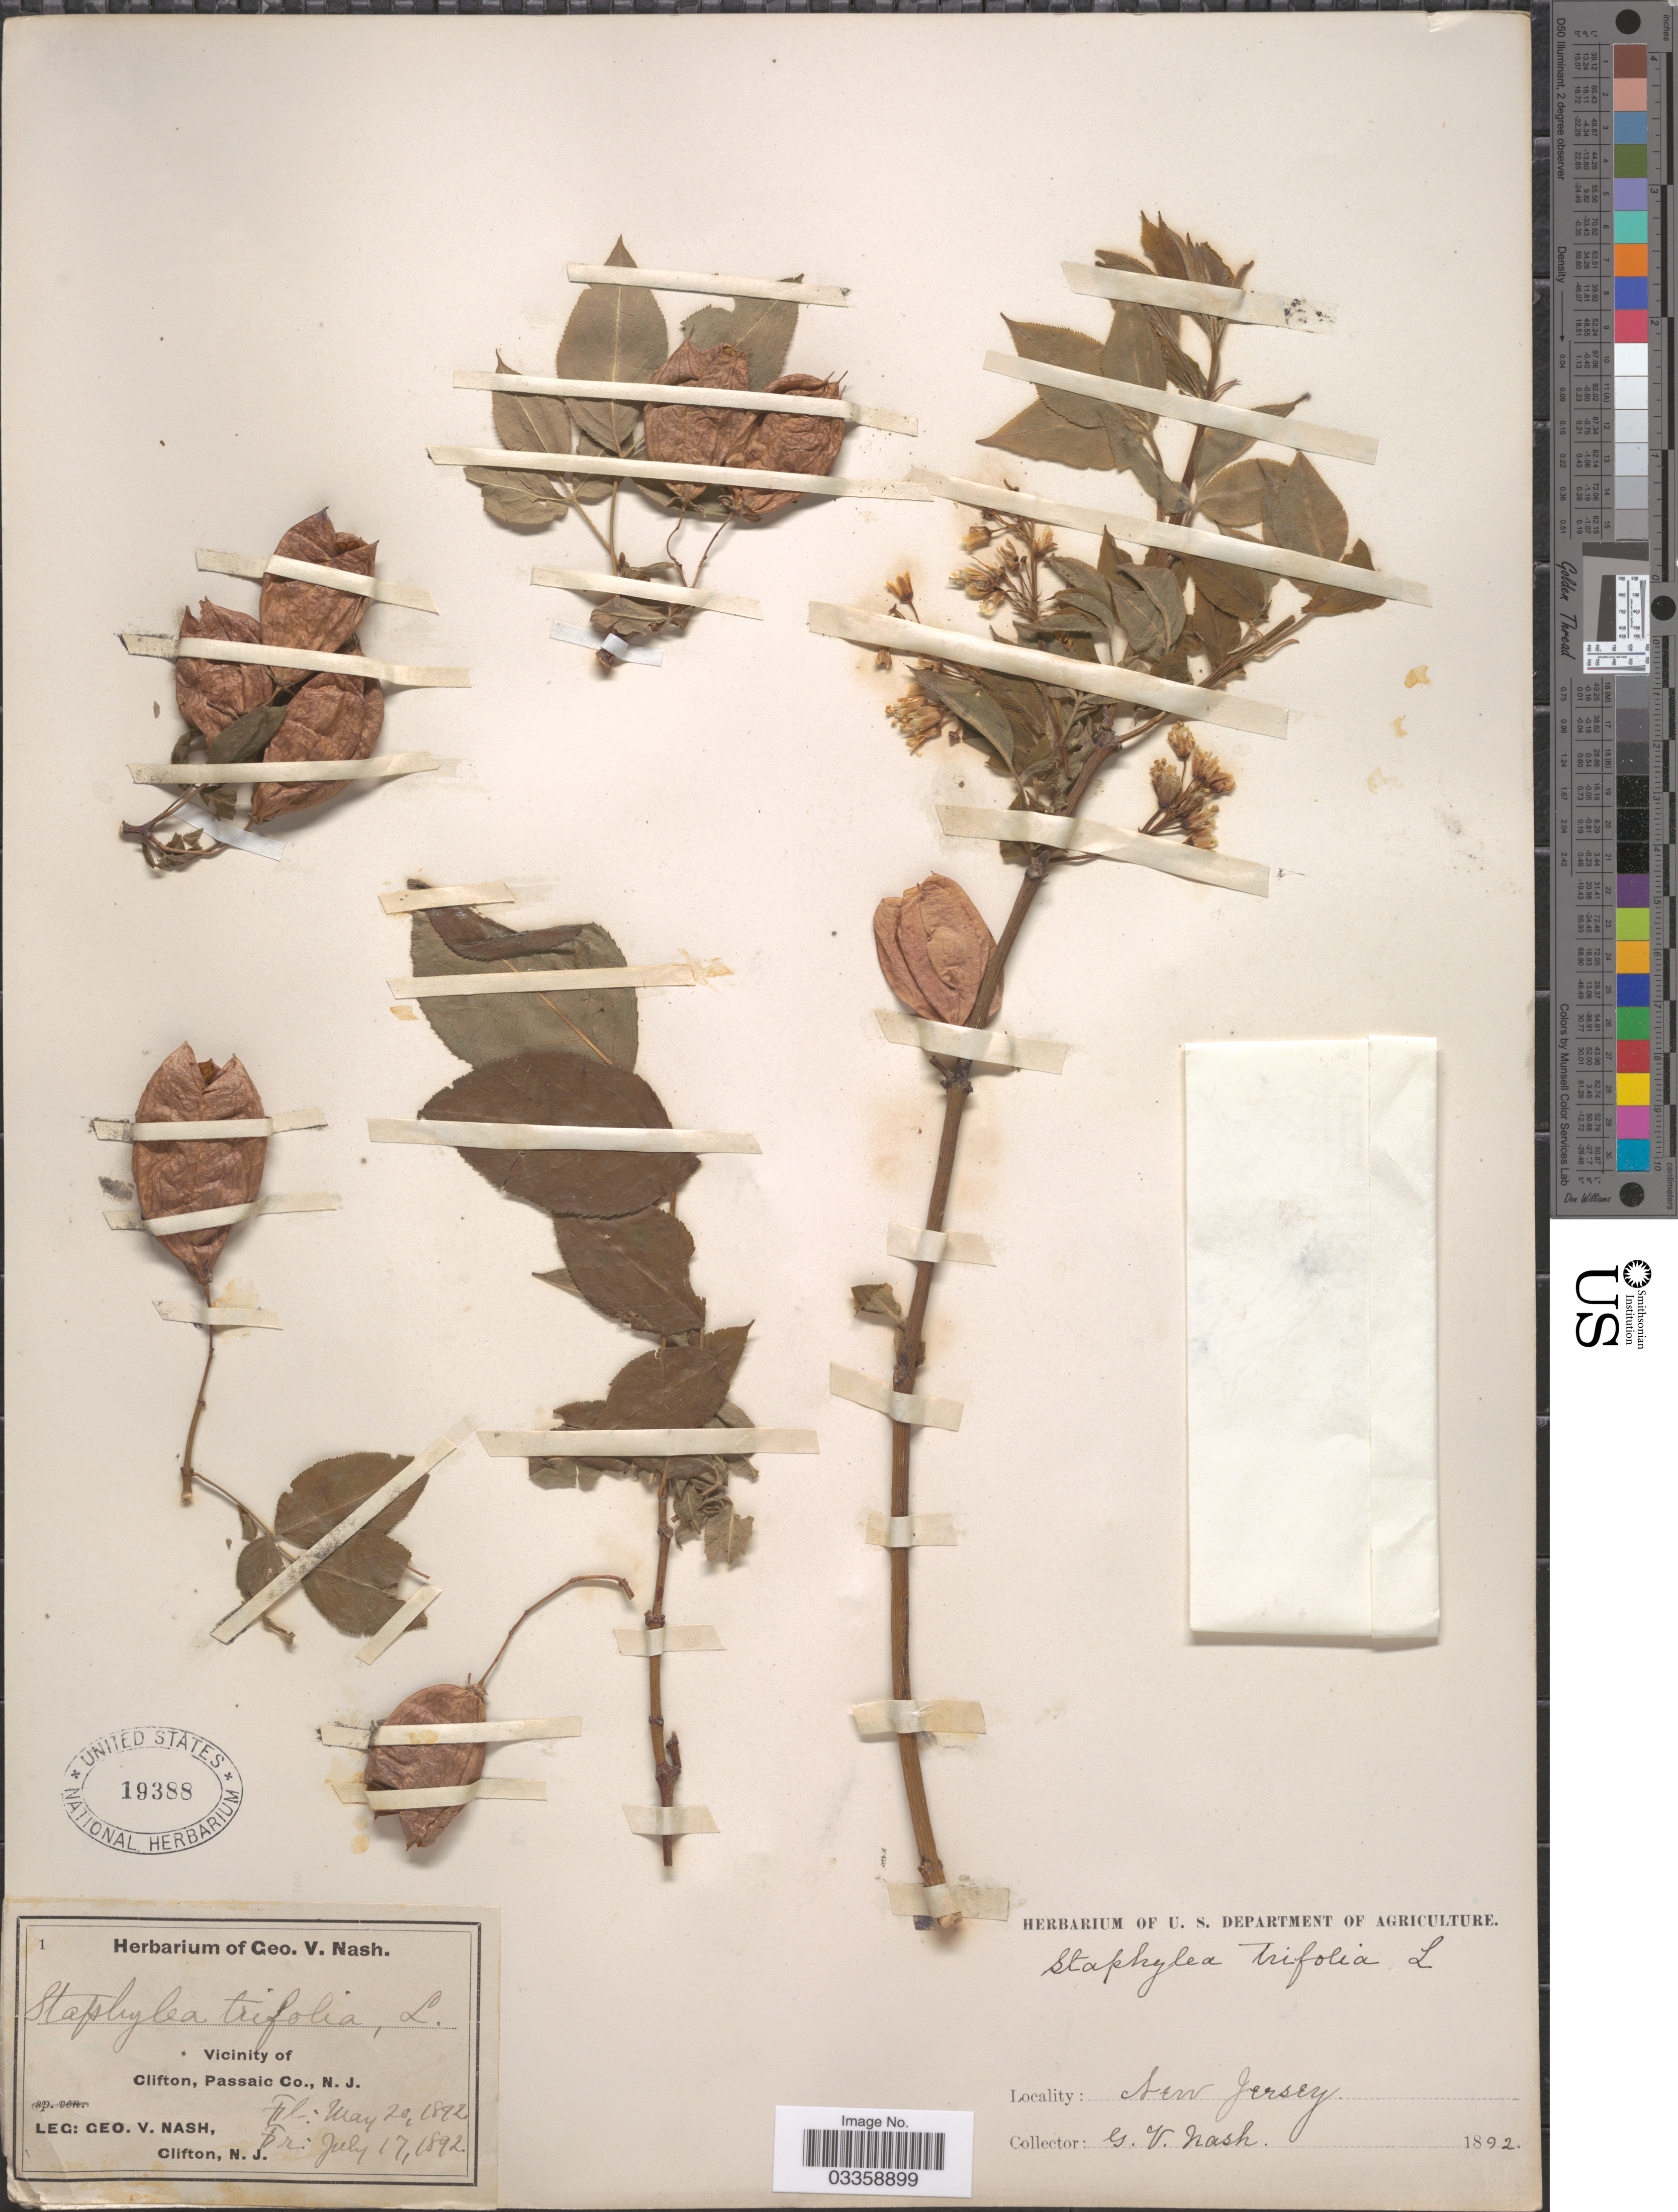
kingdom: Plantae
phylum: Tracheophyta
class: Magnoliopsida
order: Crossosomatales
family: Staphyleaceae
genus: Staphylea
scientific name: Staphylea trifolia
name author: L.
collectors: G. V. Nash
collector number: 1?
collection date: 1892-05-20/1892-07-17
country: United States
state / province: New Jersey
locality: Vicinity of Clifton, Passaic Co.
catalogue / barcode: US 19388